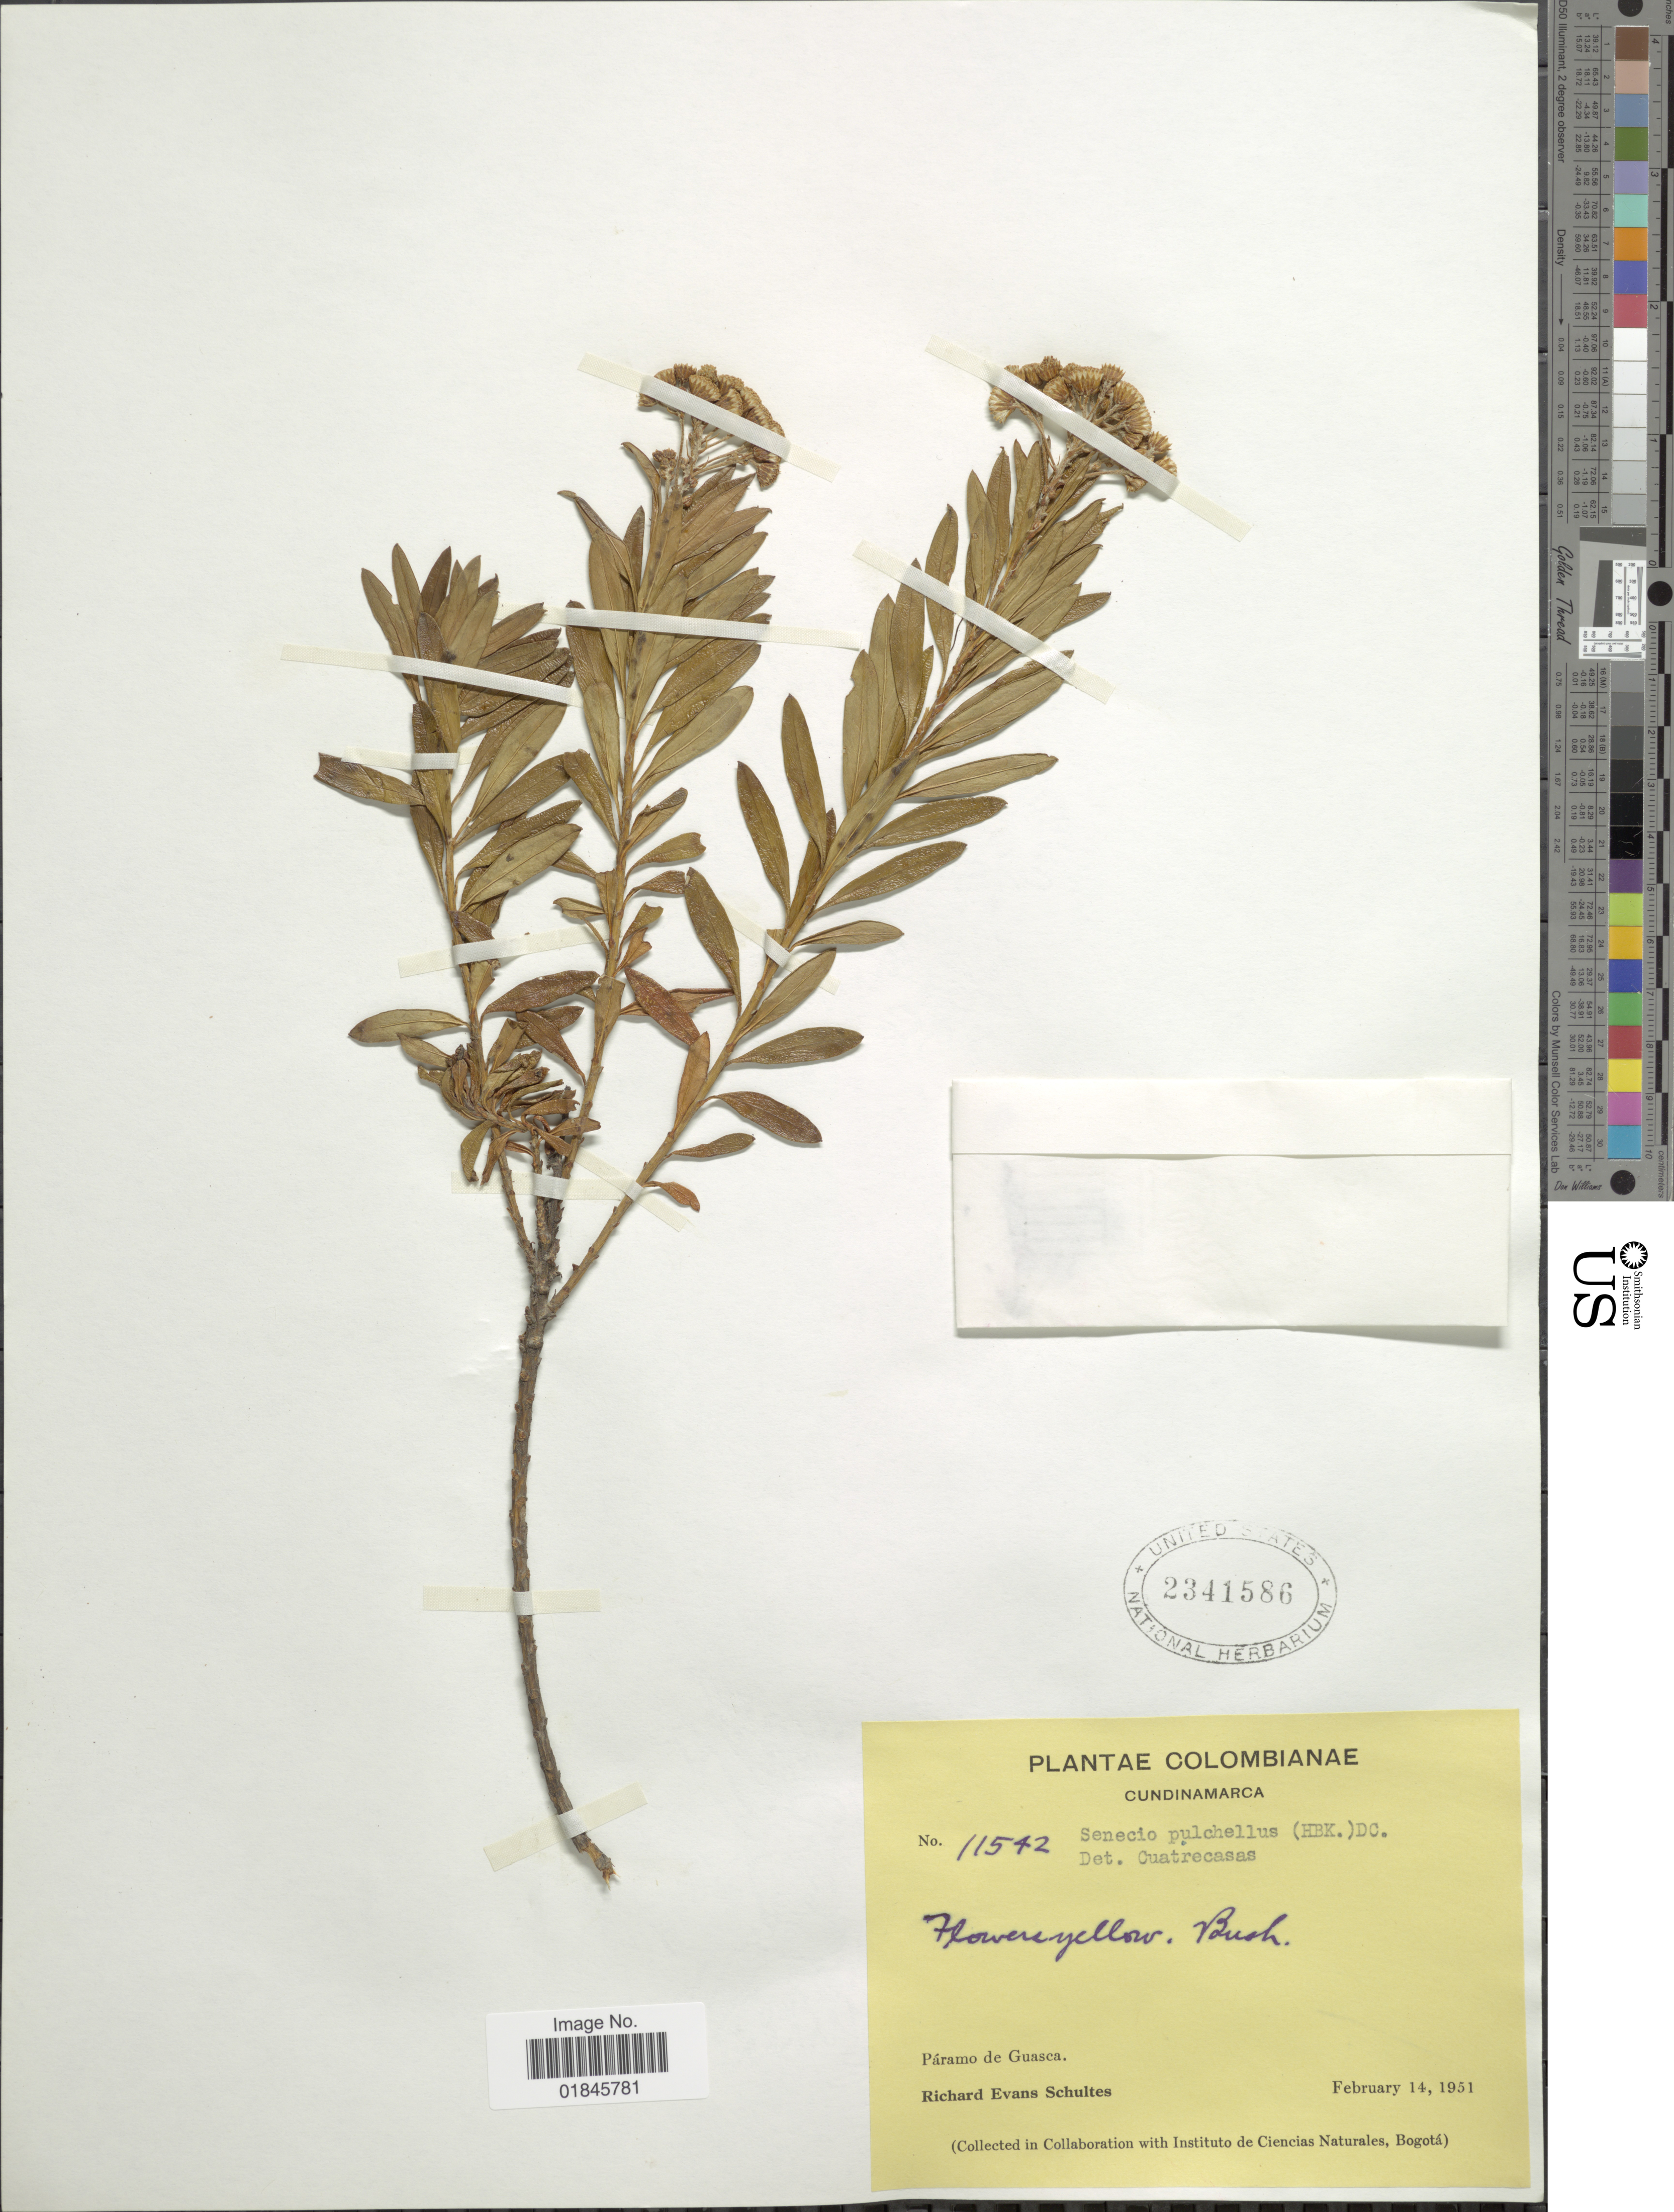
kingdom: Plantae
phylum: Tracheophyta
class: Magnoliopsida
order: Asterales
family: Asteraceae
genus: Pentacalia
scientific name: Pentacalia pulchella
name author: (Kunth) Cuatrec.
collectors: R. E. Schultes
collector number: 11542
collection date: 1951-02-14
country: Colombia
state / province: Cundinamarca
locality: Páramo de Guasca.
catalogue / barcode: US 2341586